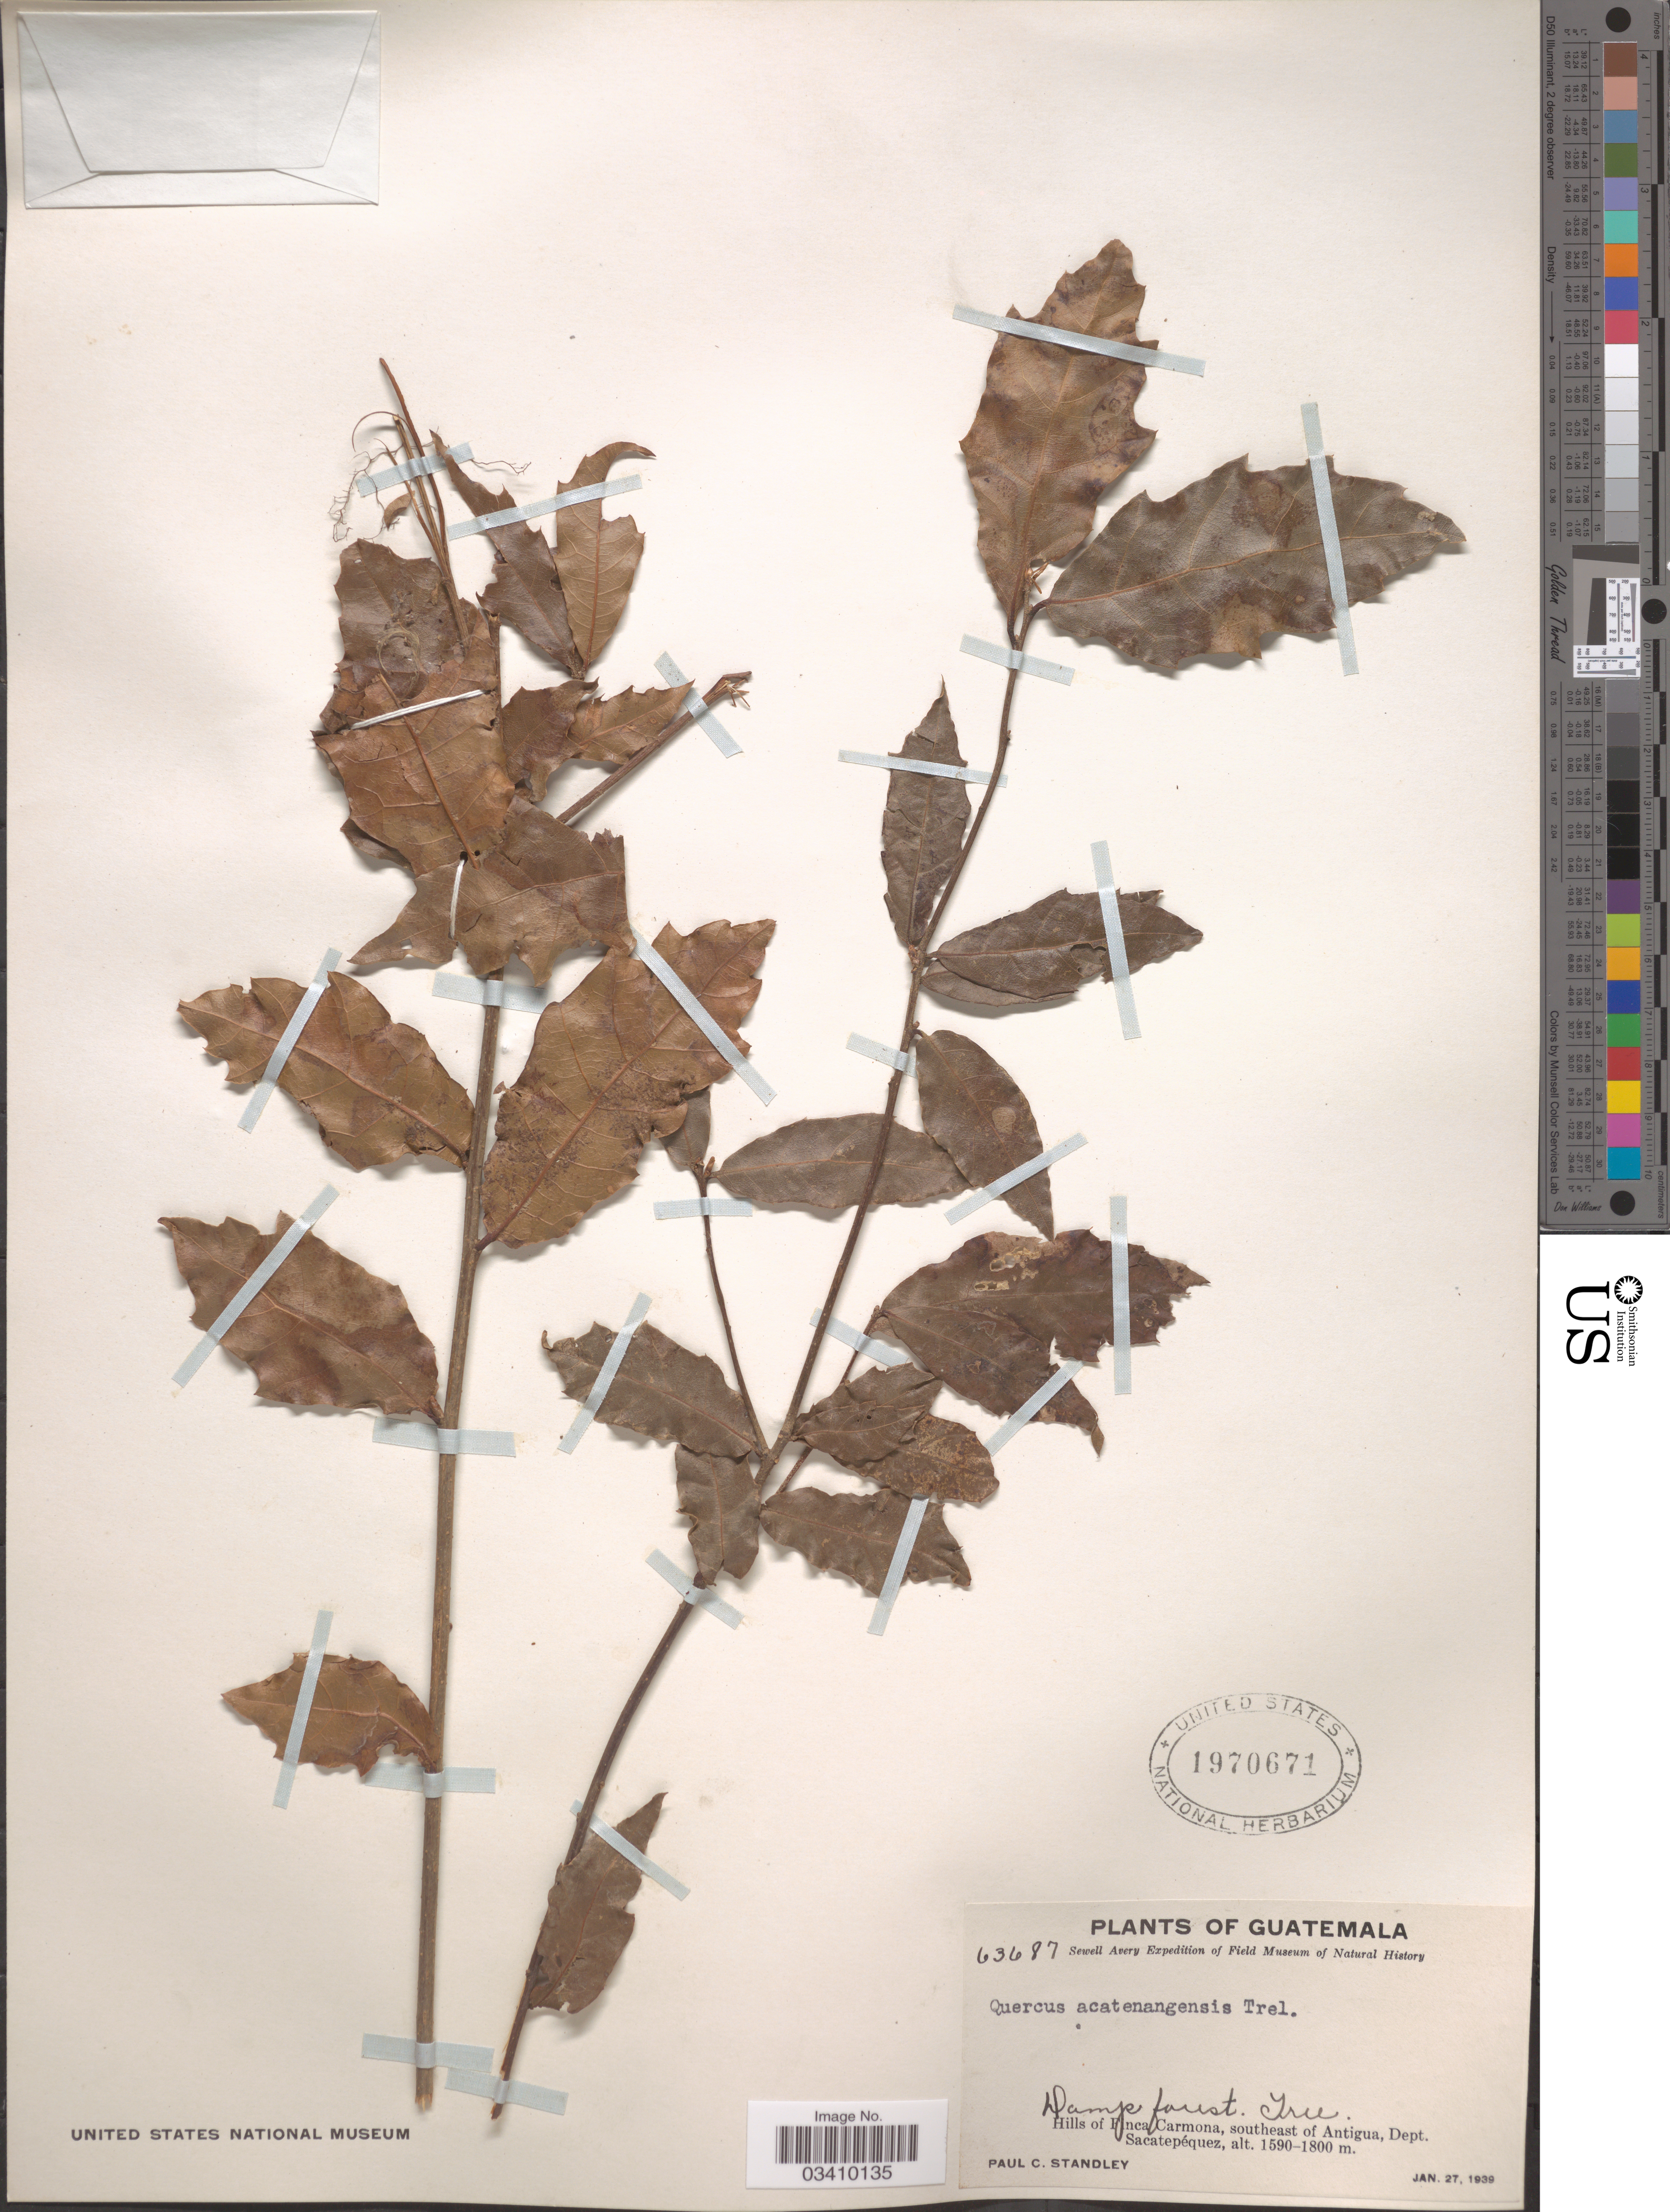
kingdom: Plantae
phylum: Tracheophyta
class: Magnoliopsida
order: Fagales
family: Fagaceae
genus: Quercus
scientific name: Quercus acatenangensis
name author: Trel.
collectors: P. C. Standley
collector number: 63687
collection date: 1939-01-27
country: Guatemala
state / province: Sacatepéquez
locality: Hills of Finca Carmona, southeast of Antigua, Dept. Sacatepéquez.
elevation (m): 1590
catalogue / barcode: US 1970671